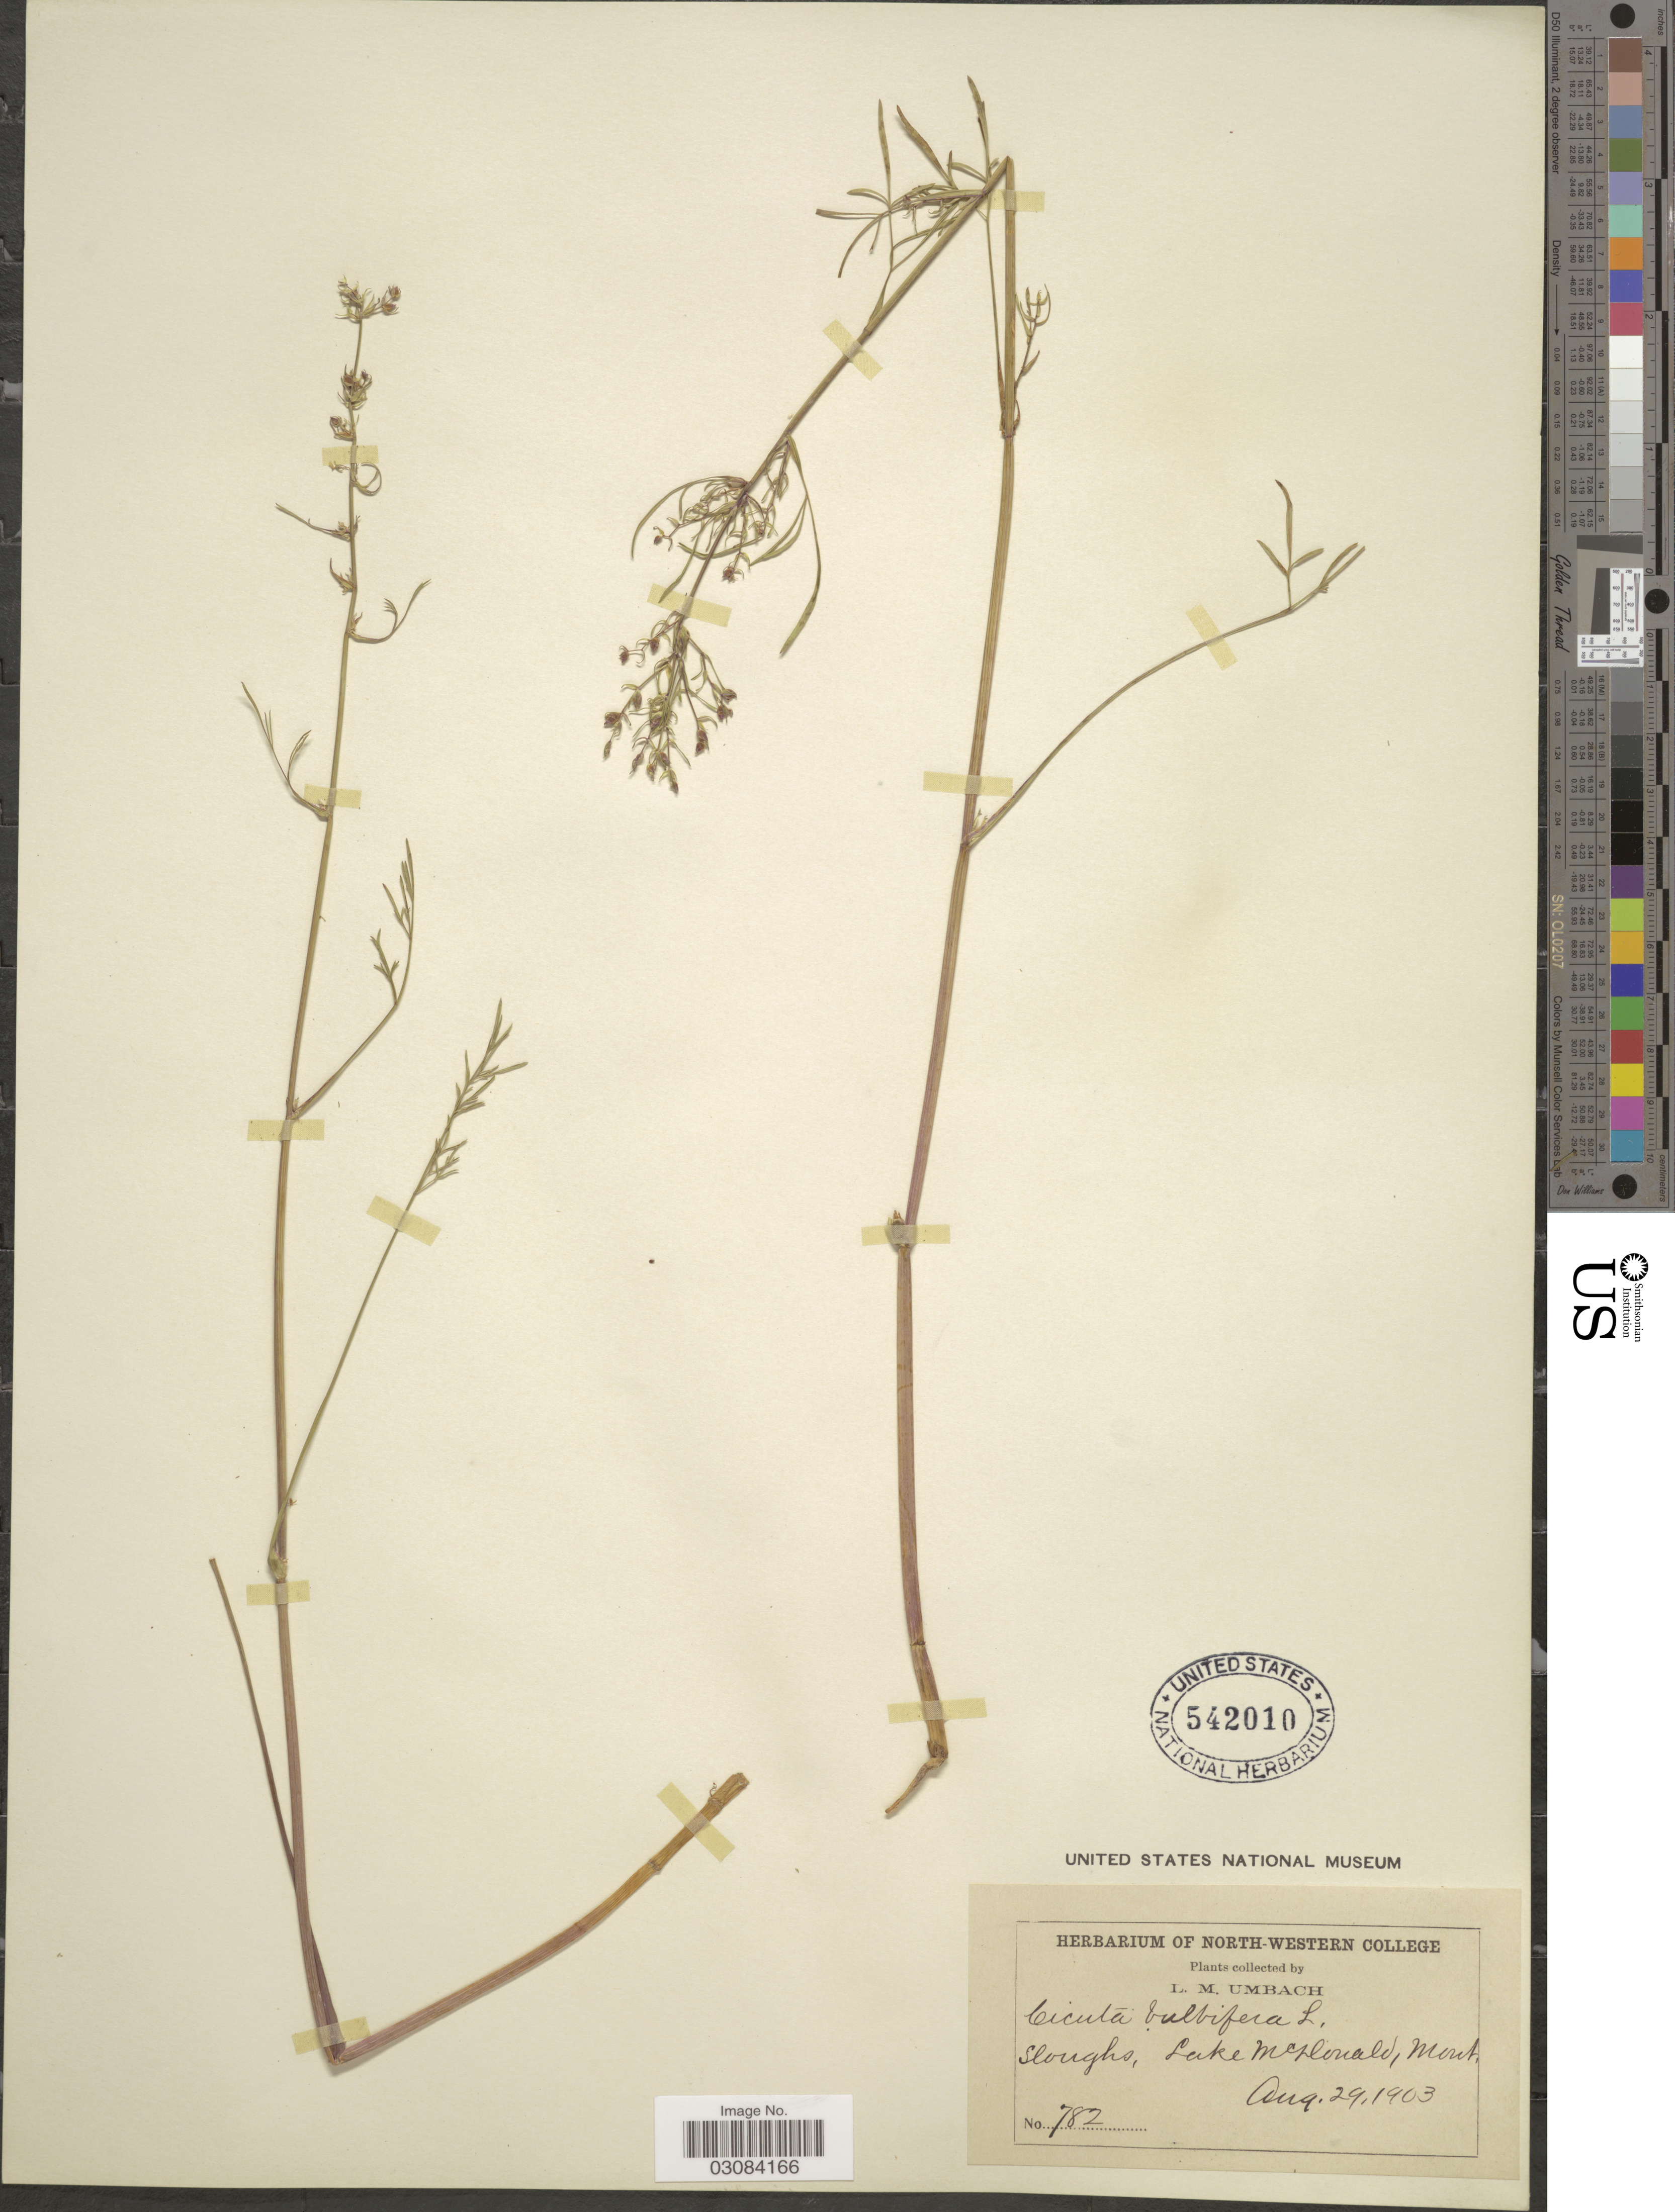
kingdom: Plantae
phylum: Tracheophyta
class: Magnoliopsida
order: Apiales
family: Apiaceae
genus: Cicuta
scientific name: Cicuta bulbifera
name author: L.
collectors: L. M. Umbach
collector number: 782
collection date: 1903-08-29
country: United States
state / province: Montana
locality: Sloughs, Lake McDonald.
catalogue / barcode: US 542010